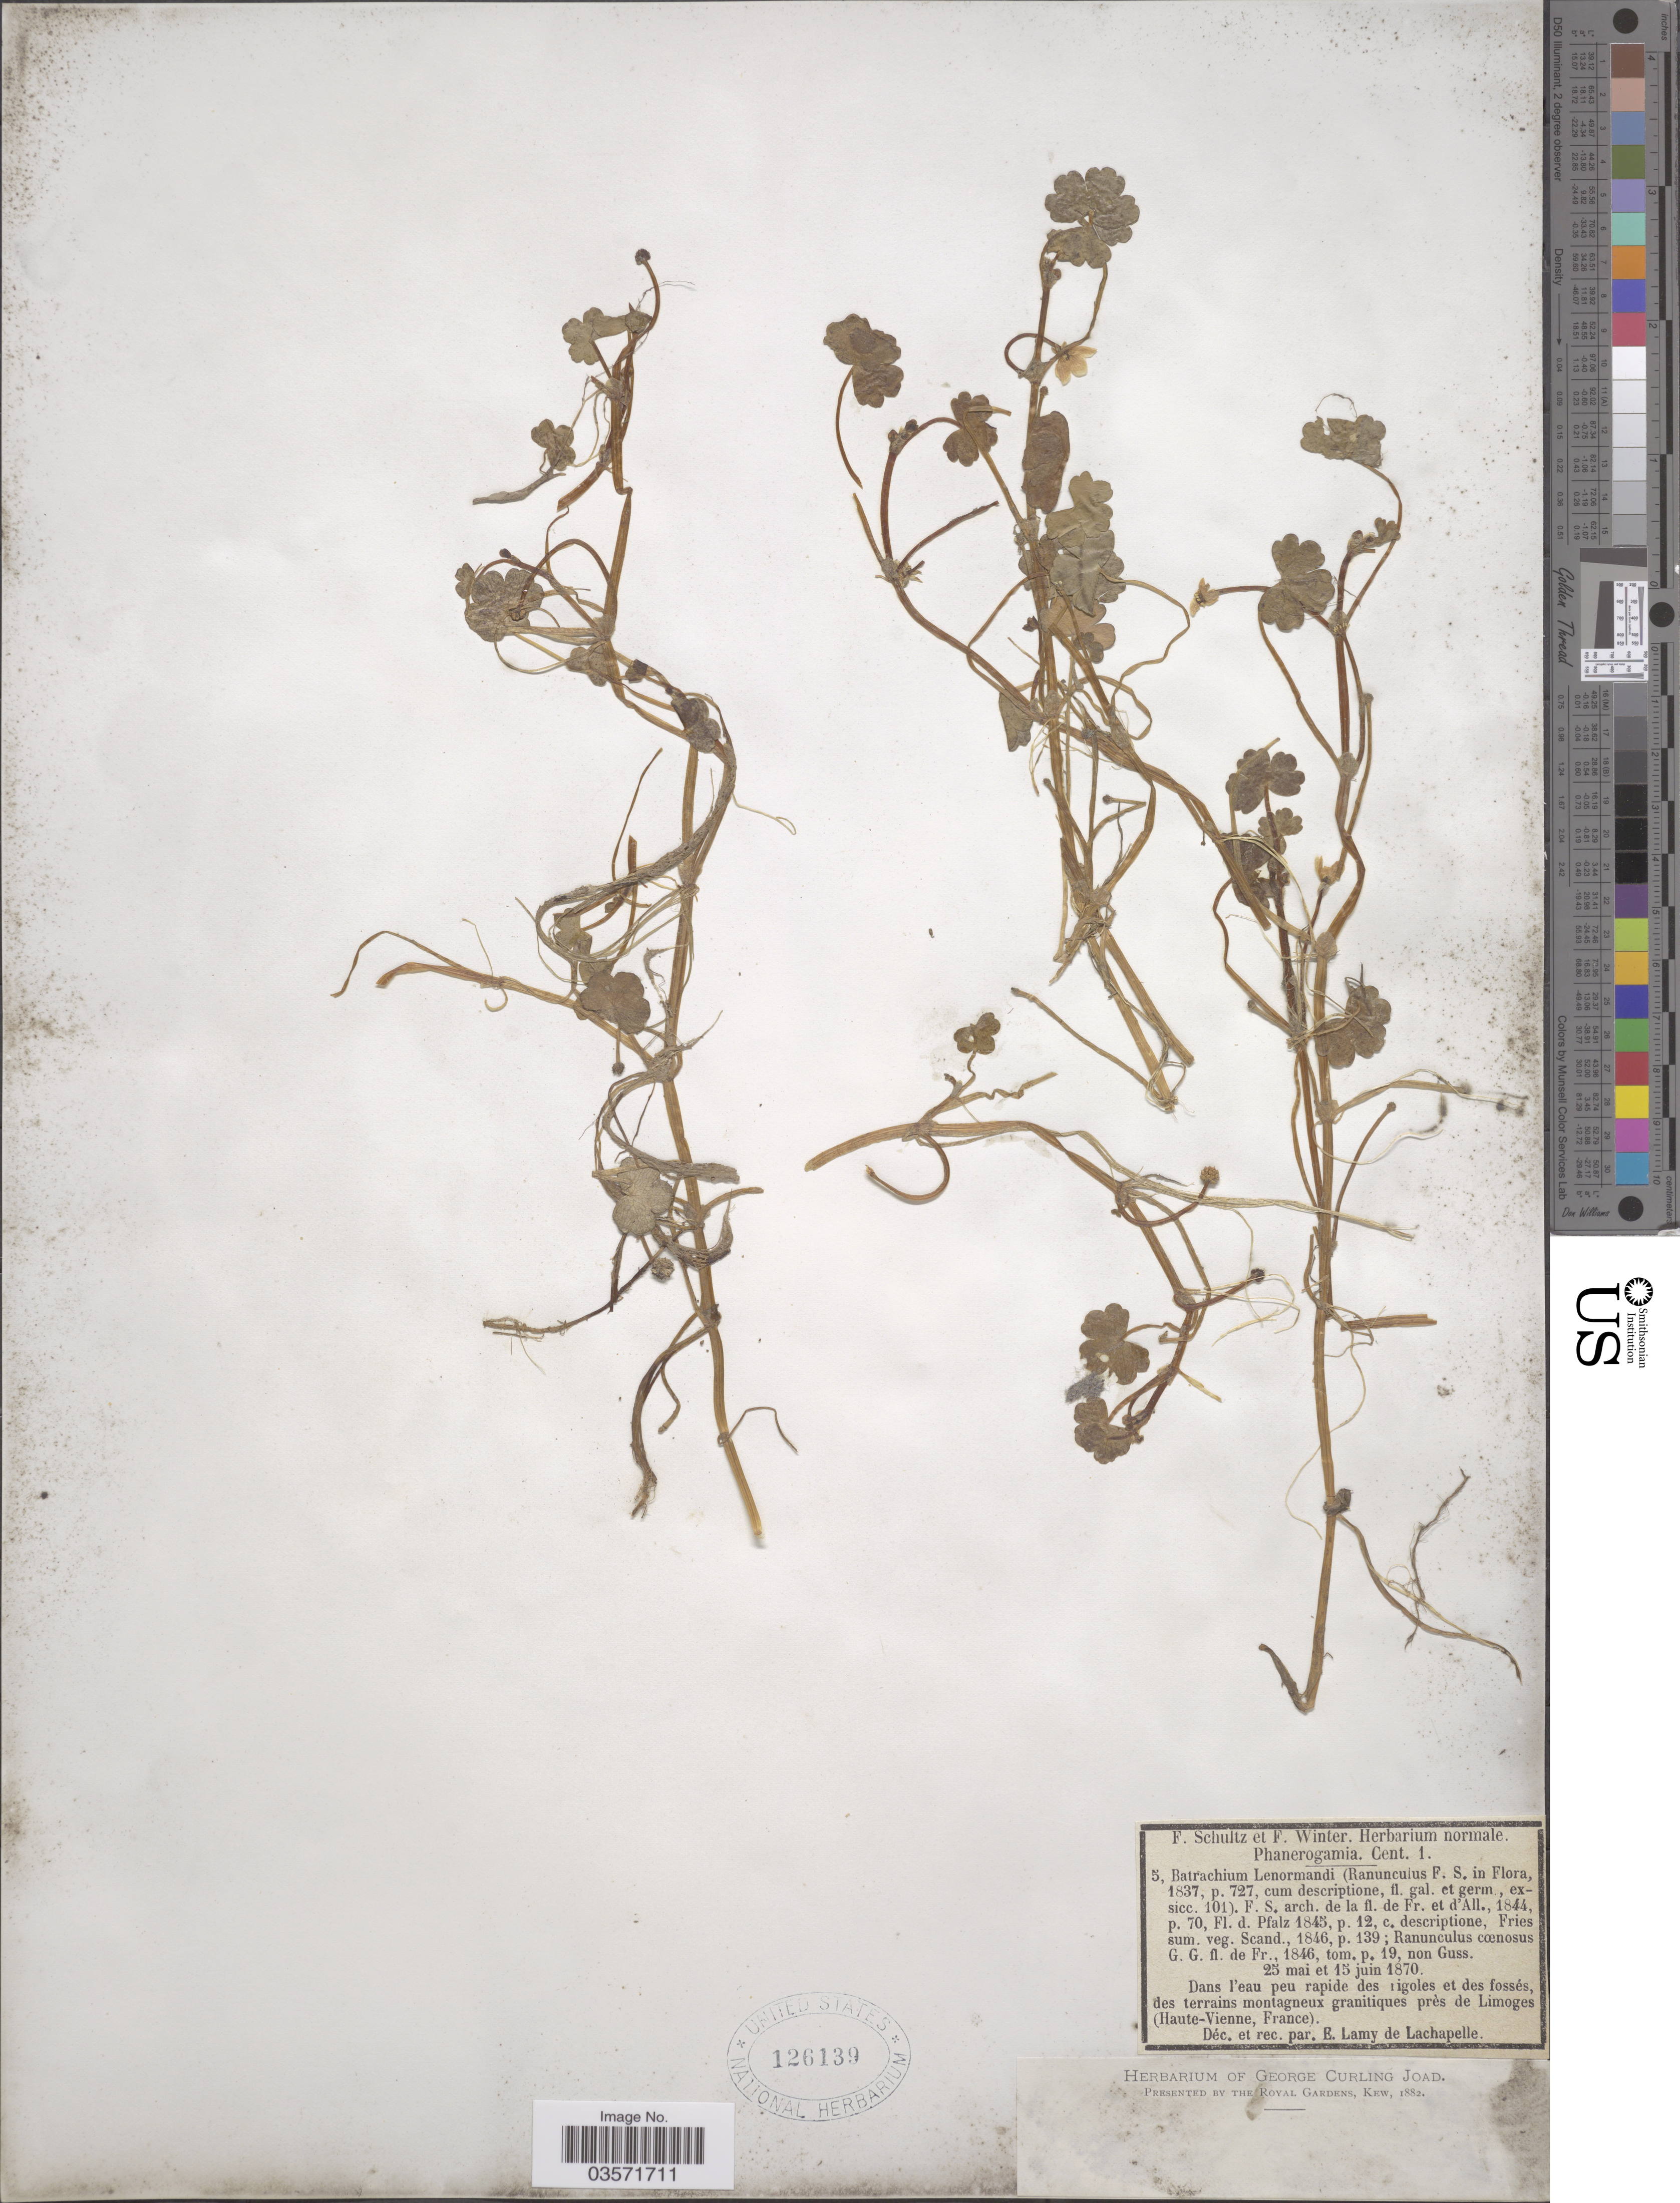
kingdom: Plantae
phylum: Tracheophyta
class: Magnoliopsida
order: Ranunculales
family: Ranunculaceae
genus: Ranunculus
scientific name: Ranunculus omiophyllus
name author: Ten.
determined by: Strong, Mark T., (BOT), Smithsonian Institution - National Museum of Natural History (UNITED STATES)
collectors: E. Lachapelle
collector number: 5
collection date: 1870-05-25/1870-06-15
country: France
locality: Dans l'eau peu rapide des [illegible text]igoles et des fossés, des terrains montagneux granitiques près de Limoges (Haute-Vienne).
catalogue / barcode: US 126139